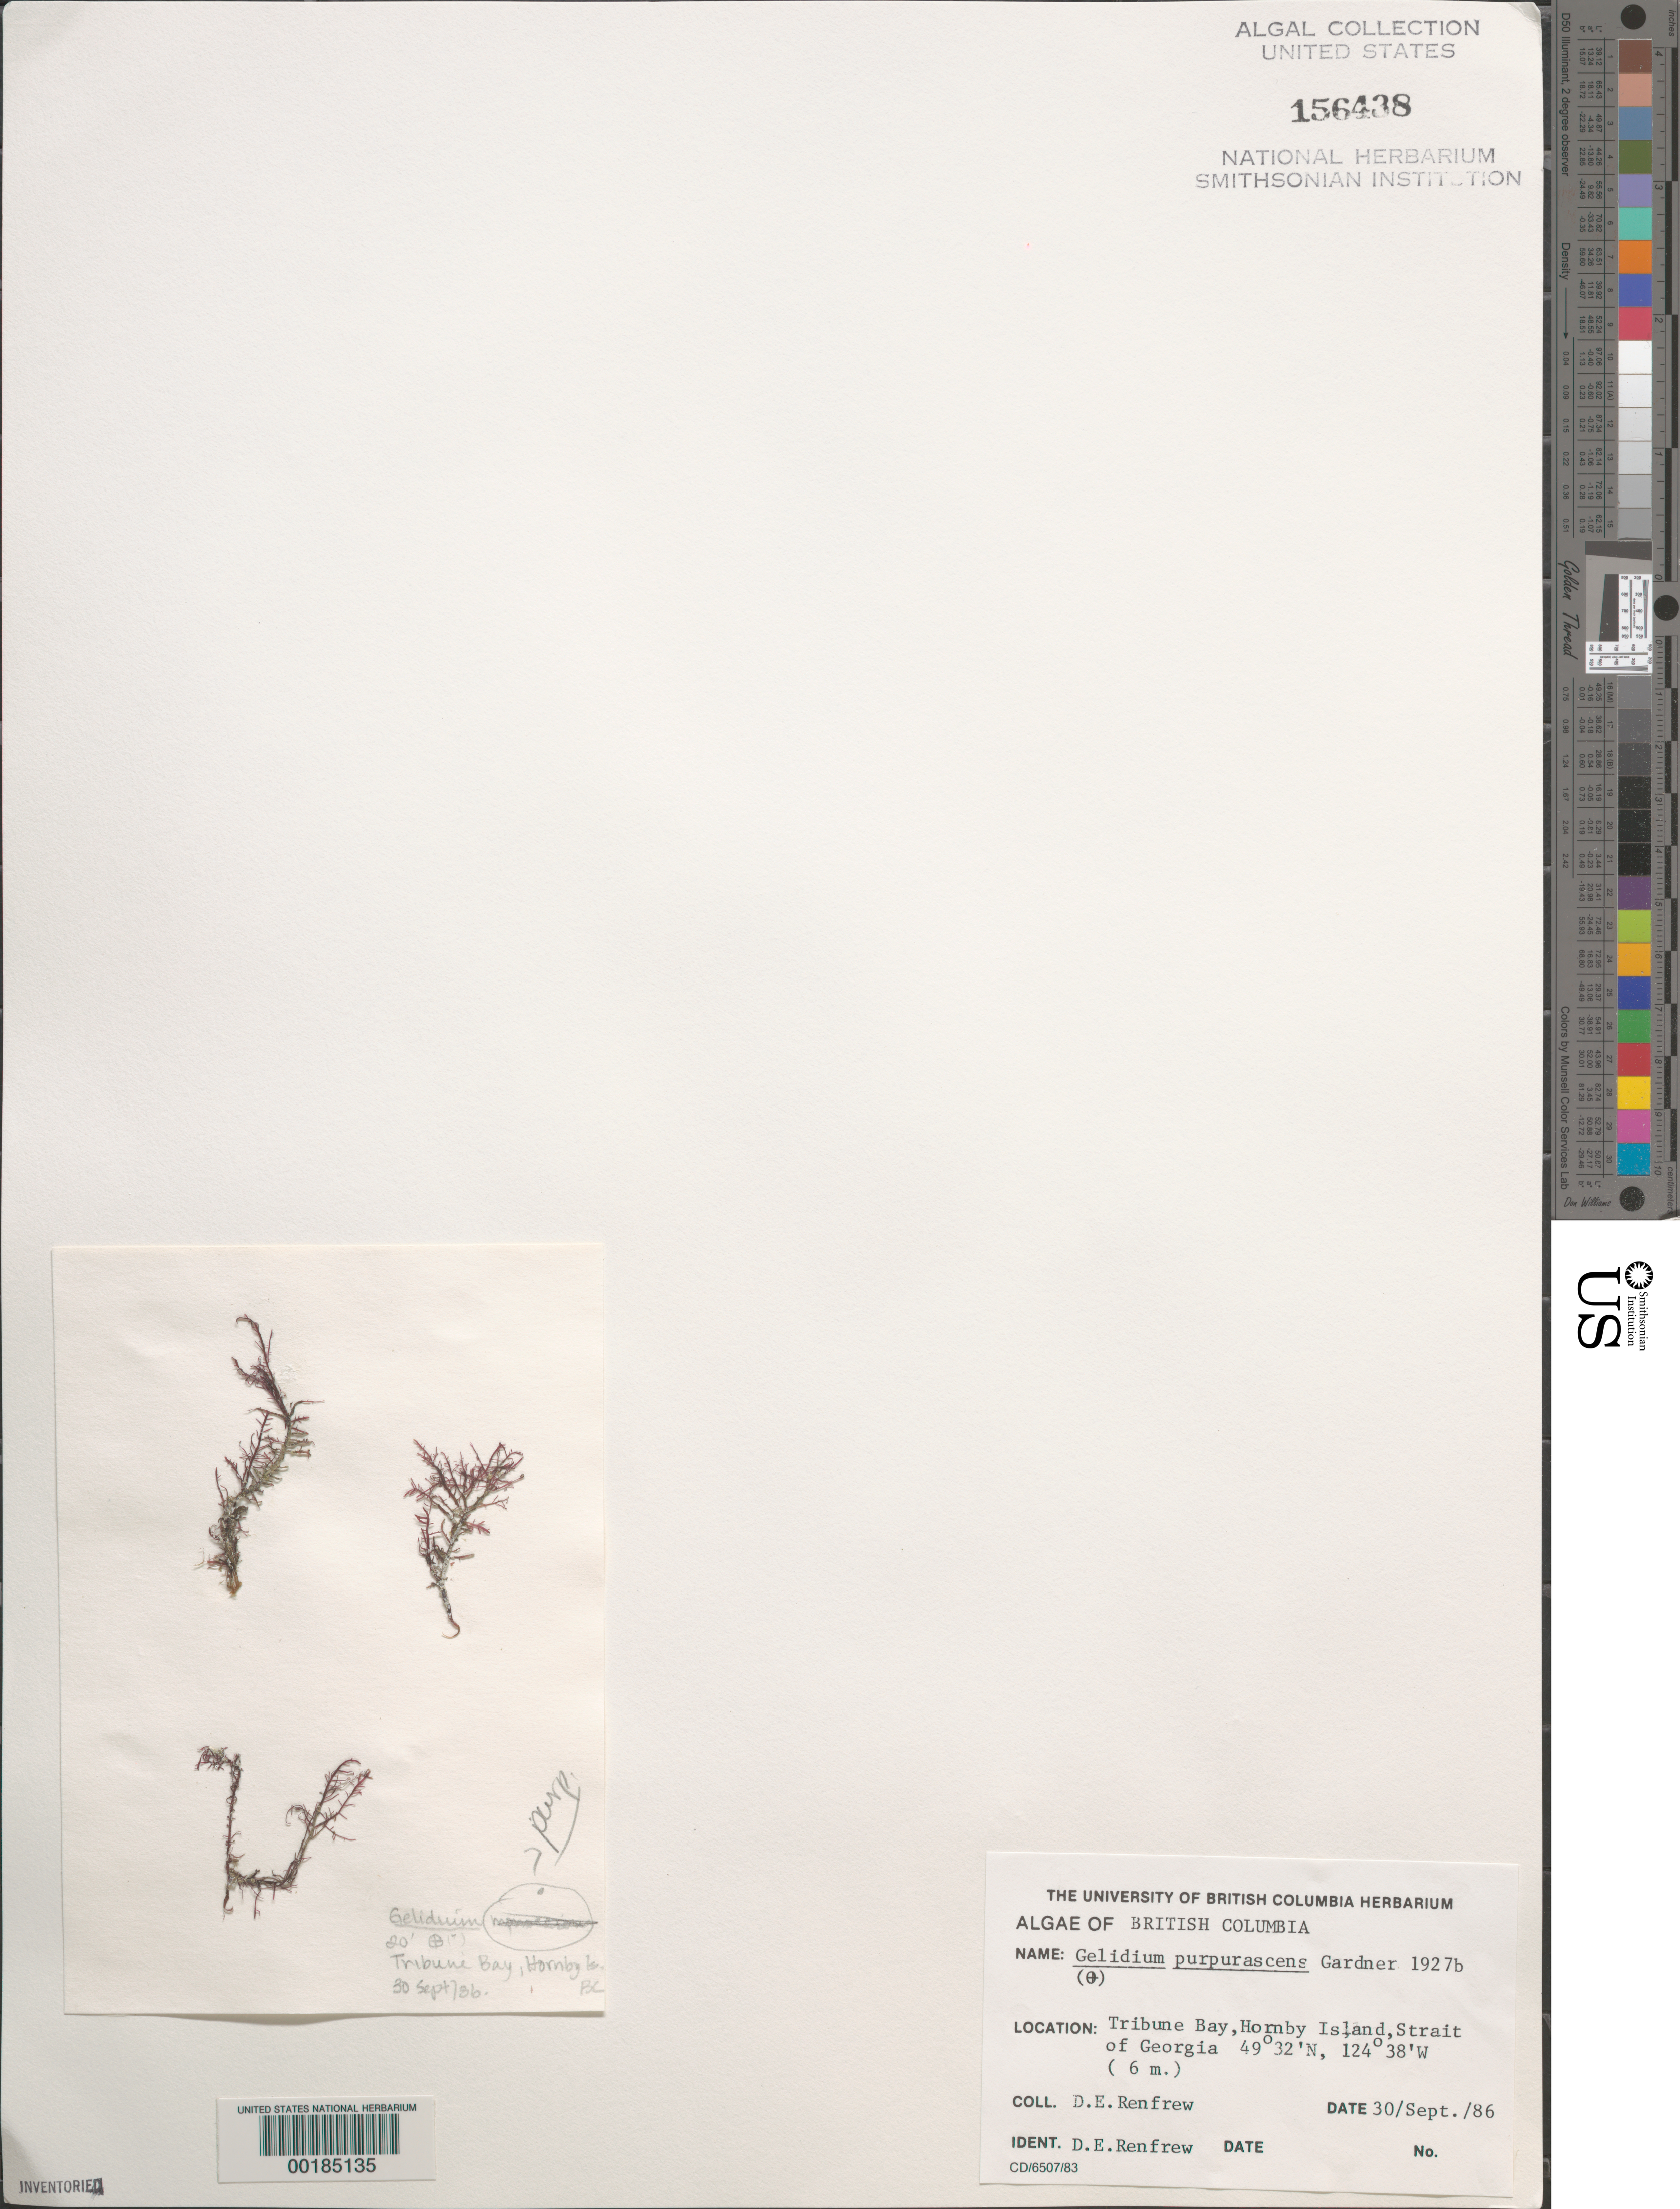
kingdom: Plantae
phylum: Rhodophyta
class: Florideophyceae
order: Gelidiales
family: Gelidiaceae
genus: Gelidium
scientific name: Gelidium purpurascens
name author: N.L. Gardner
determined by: Renfrew, D. E.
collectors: D. Renfrew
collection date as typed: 30 Sep 1986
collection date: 1986-09-30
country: Canada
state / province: British Columbia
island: Hornby Island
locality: Tribune Bay, Strait of Georgia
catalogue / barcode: US 156438